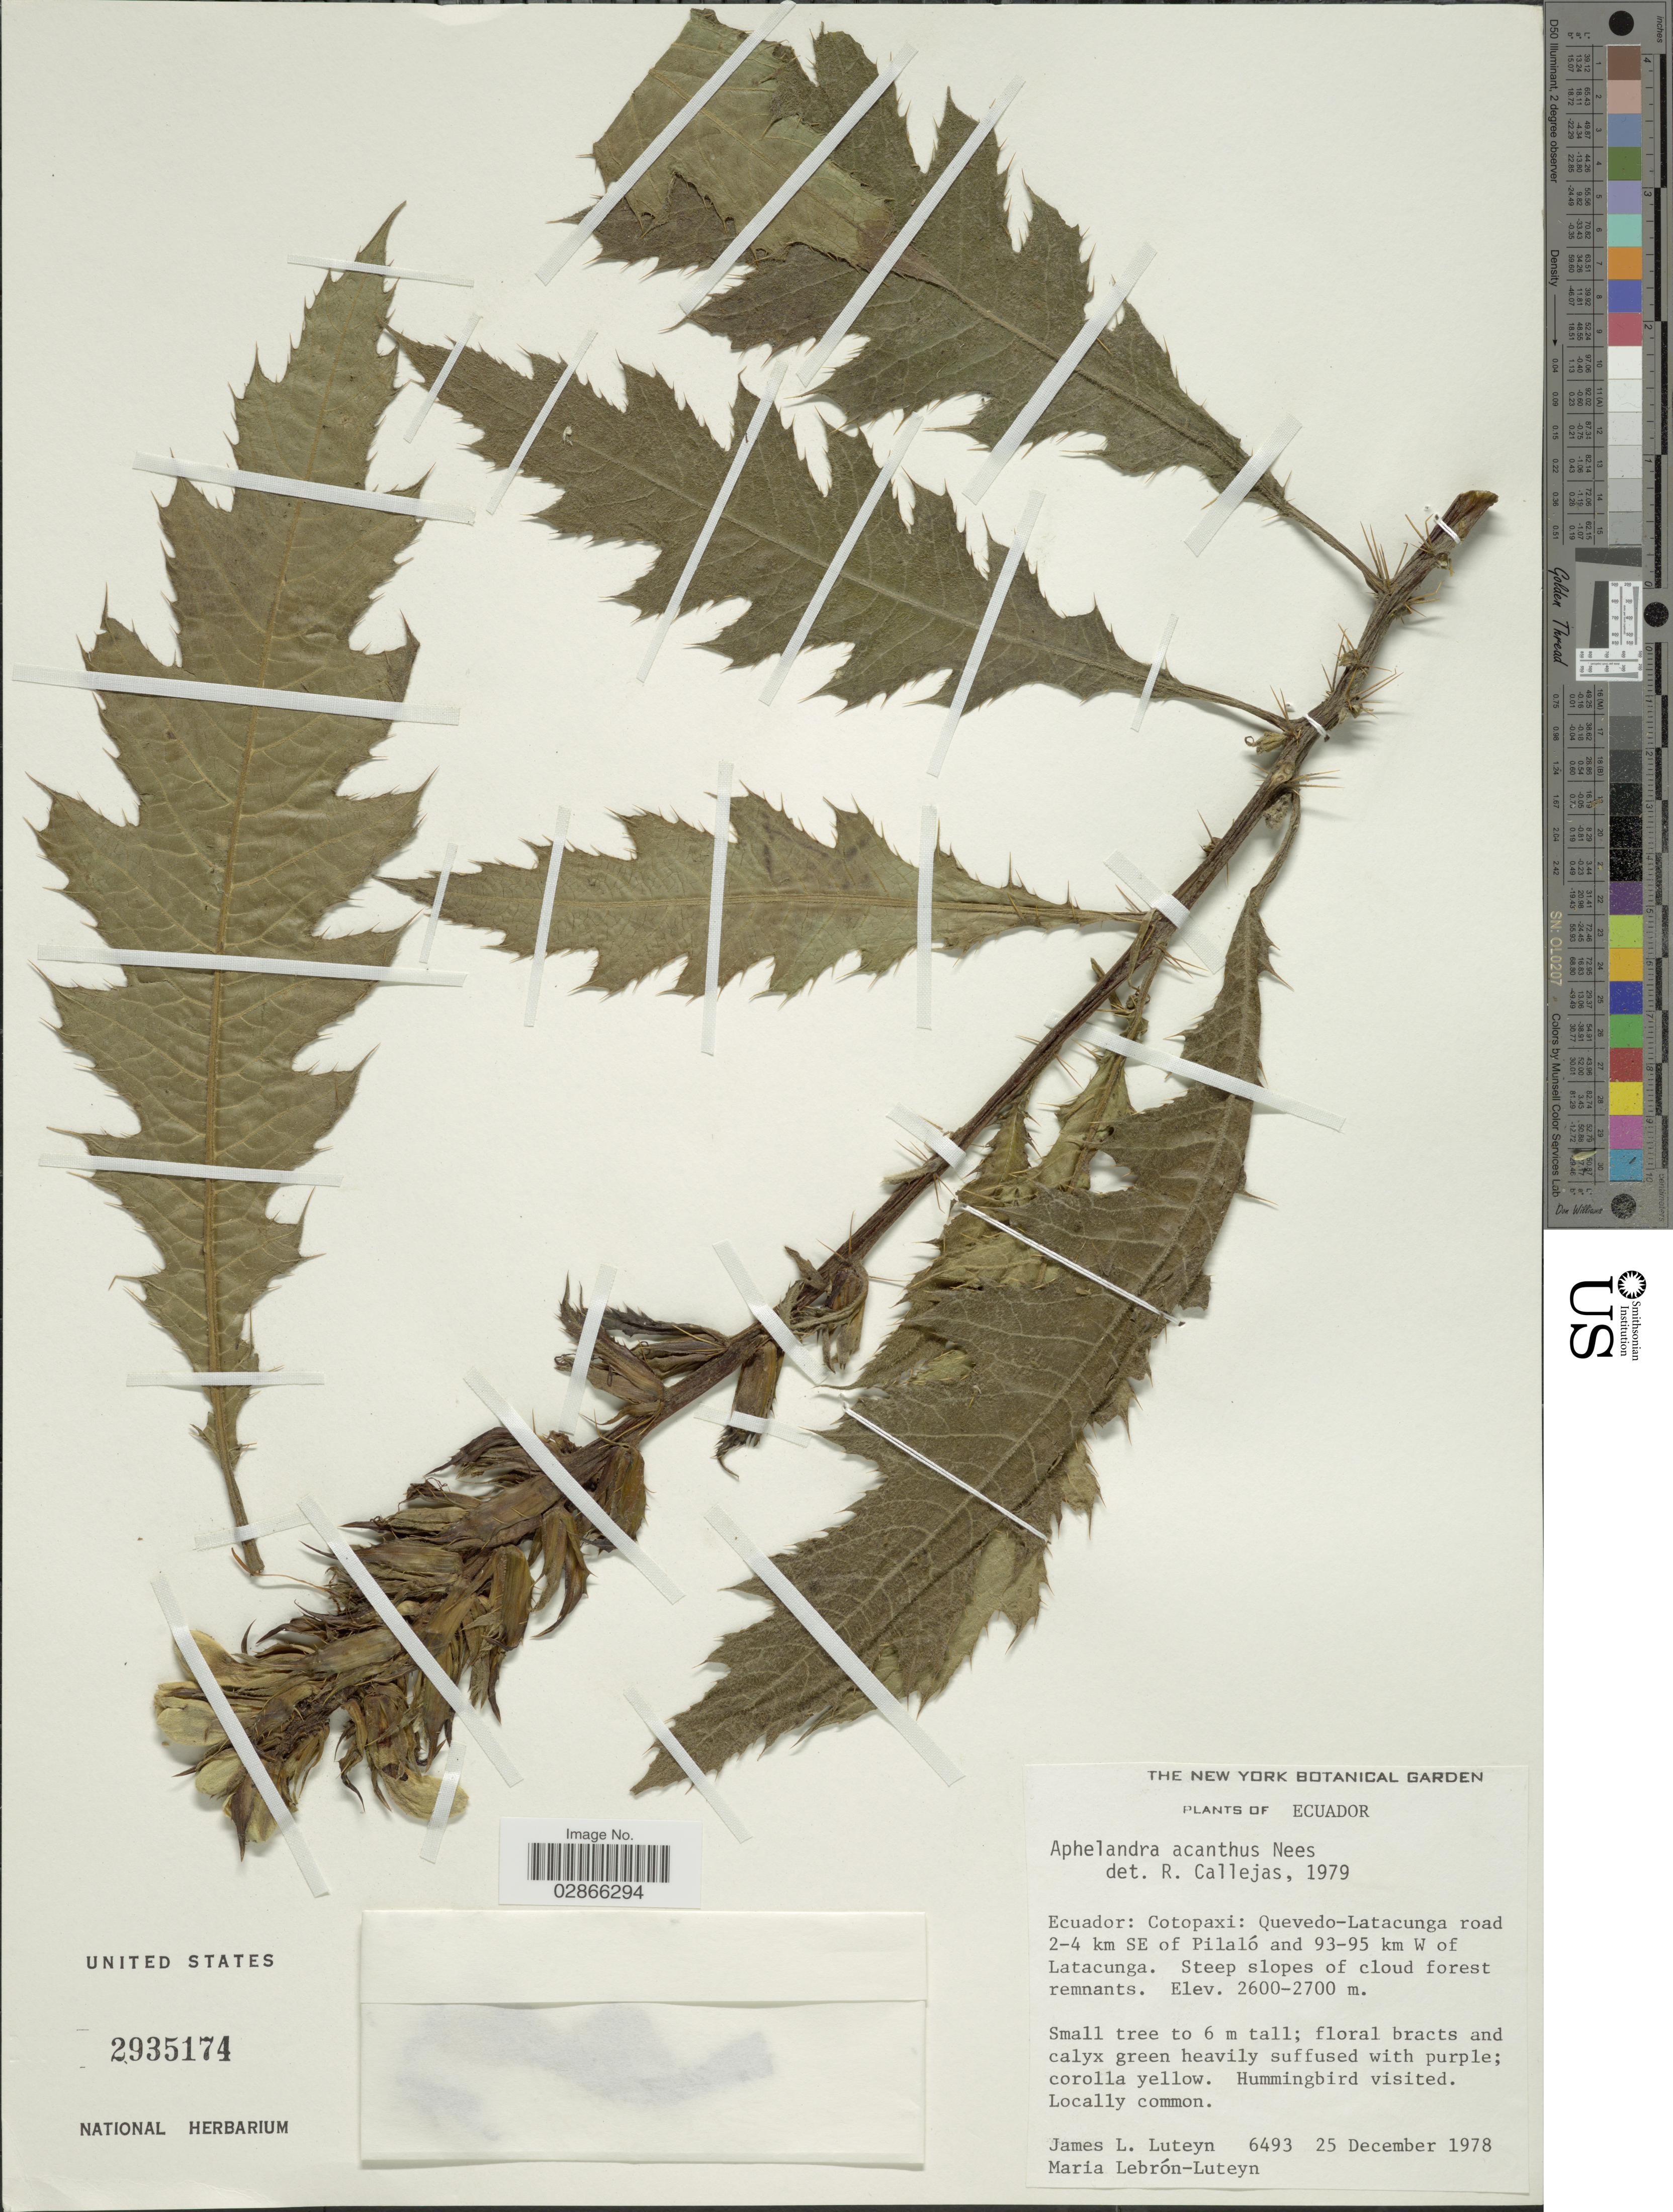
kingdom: Plantae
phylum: Tracheophyta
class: Magnoliopsida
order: Lamiales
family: Acanthaceae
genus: Aphelandra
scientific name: Aphelandra acanthus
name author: Nees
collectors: J. L. Luteyn & M. L. Lebrón-Luteyn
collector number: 6493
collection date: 1978-12-25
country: Ecuador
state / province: Cotopaxi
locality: Quevado-Latacunga road 2-4 km SE of Pilaló and 93-95 km W of Latacunga.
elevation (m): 2600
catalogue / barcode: US 2935174